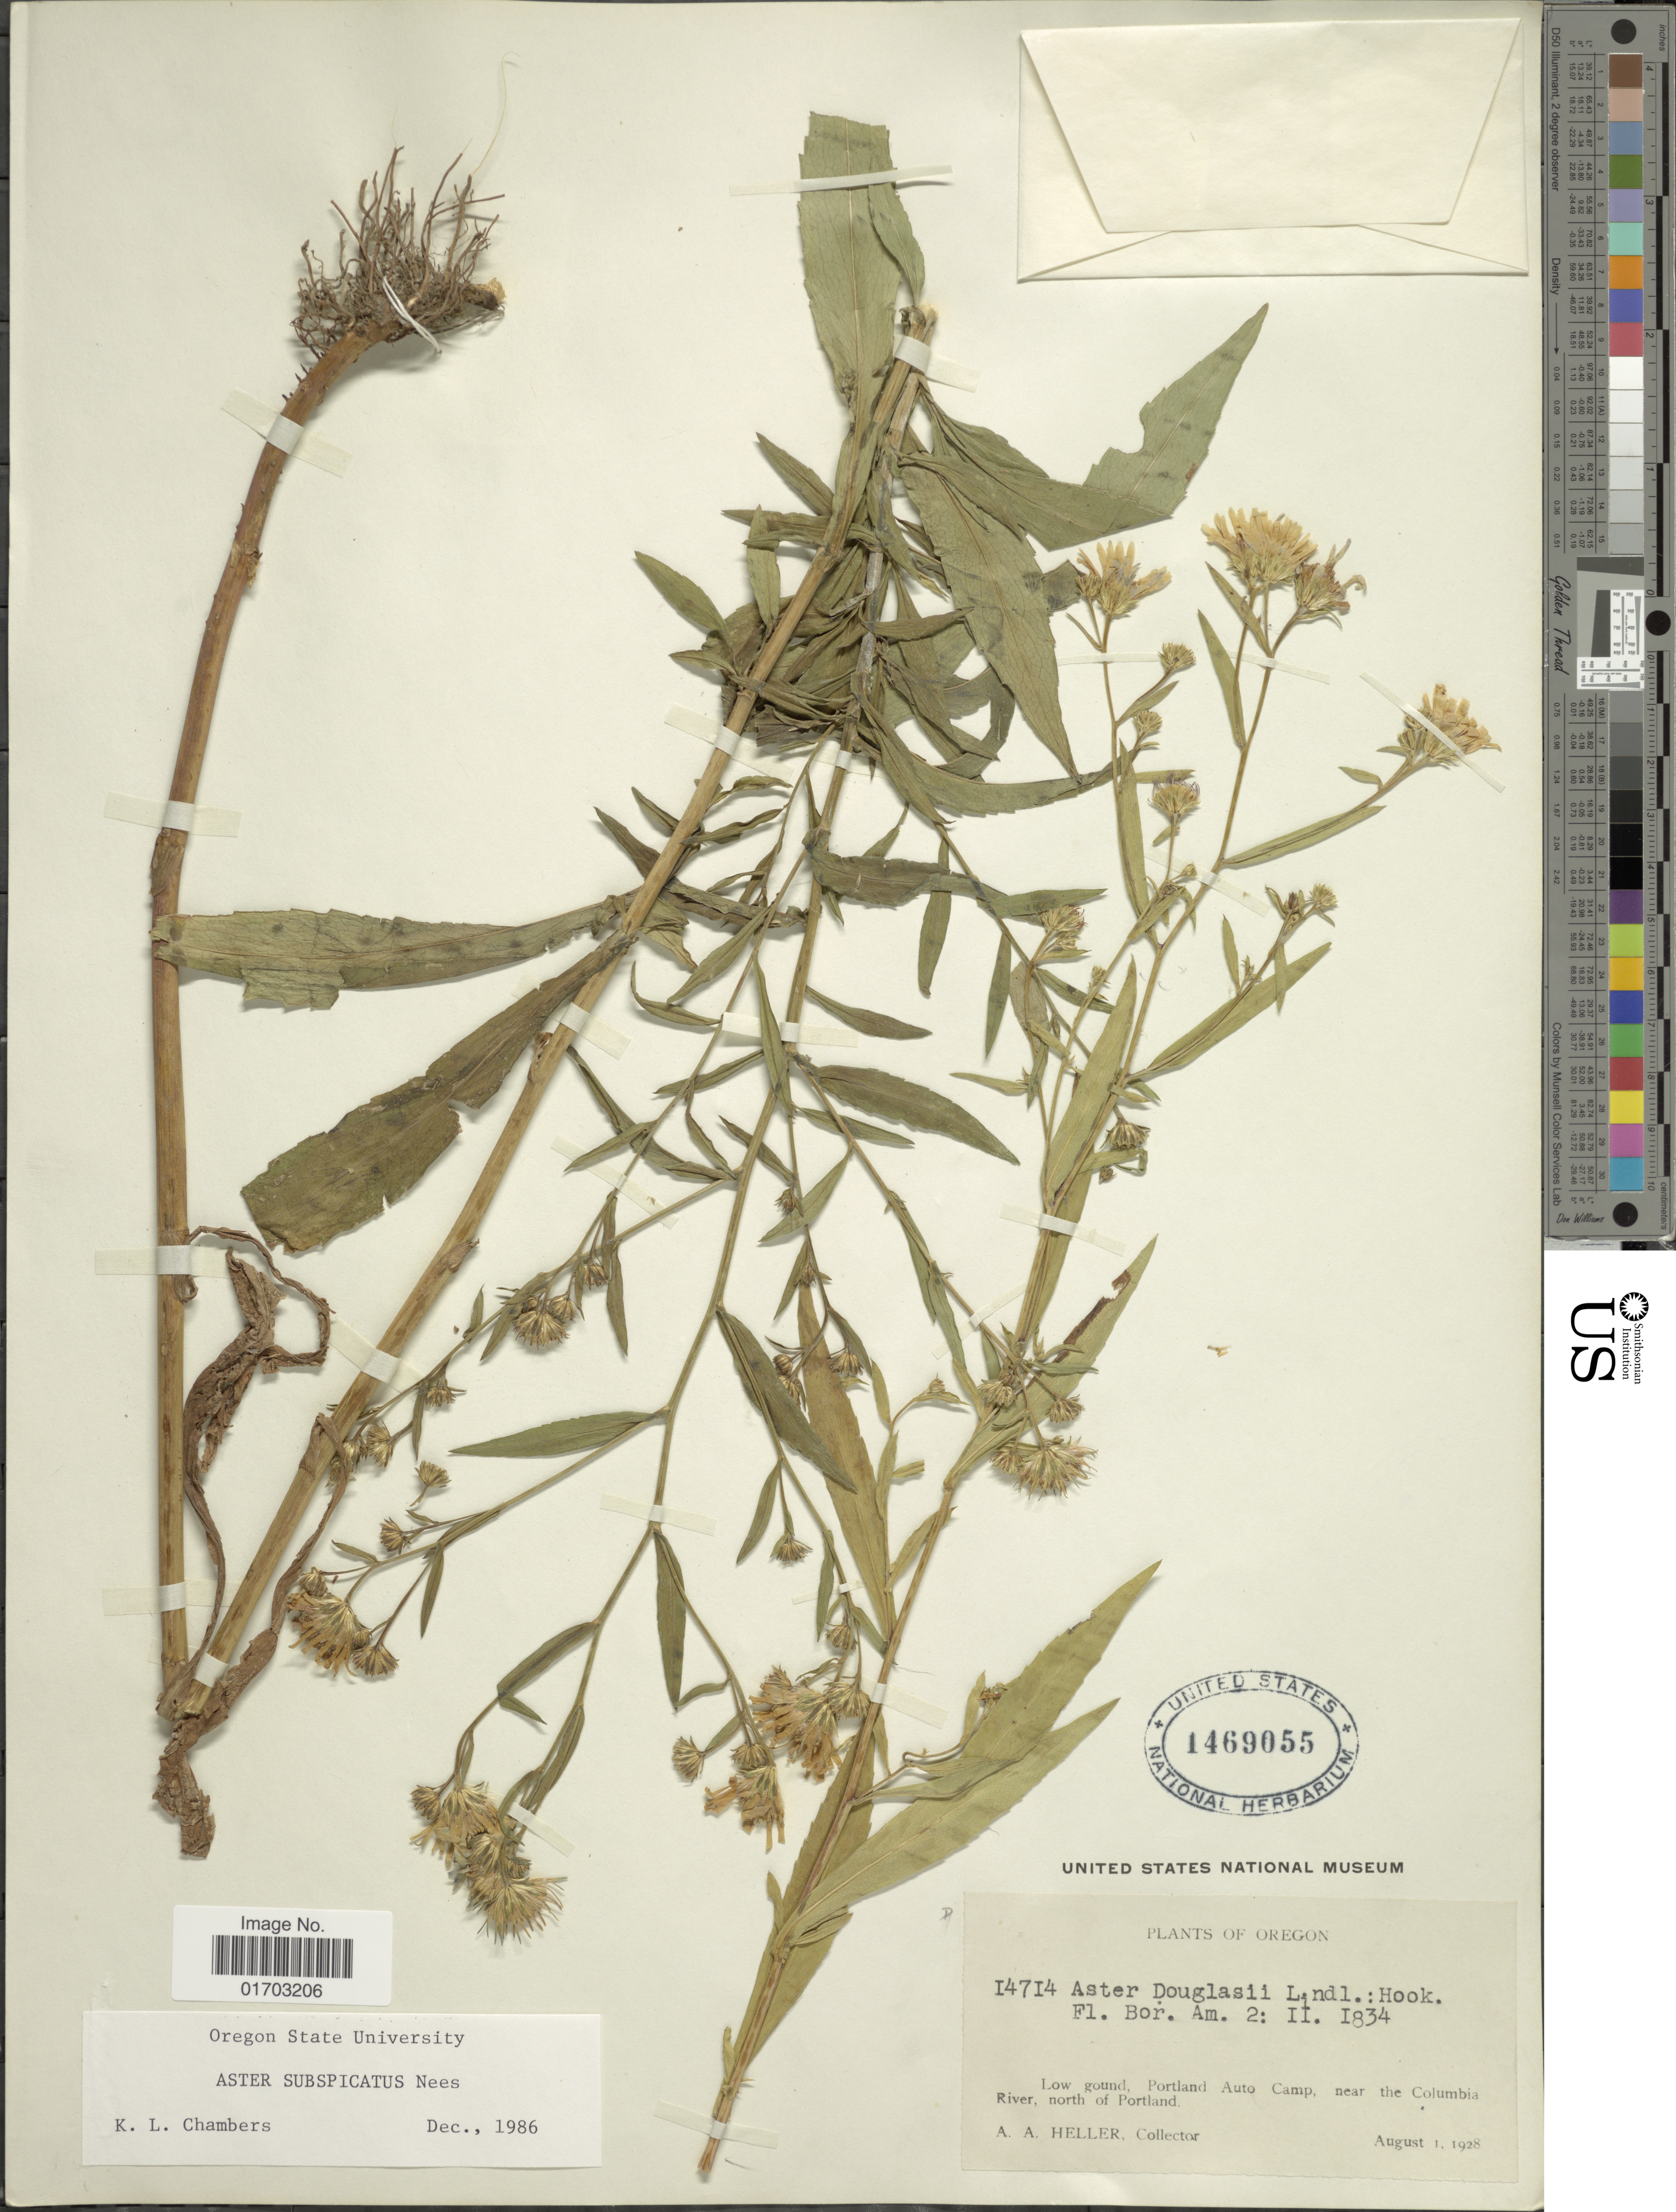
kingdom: Plantae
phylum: Tracheophyta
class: Magnoliopsida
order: Asterales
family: Asteraceae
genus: Symphyotrichum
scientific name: Symphyotrichum subspicatum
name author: (Nees) G.L. Nesom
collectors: A. A. Heller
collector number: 14714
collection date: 1928-08-01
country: United States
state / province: Oregon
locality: Low ground, Portland Auto Camp, near the Columbia River, north of Portland.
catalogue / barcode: US 1469055